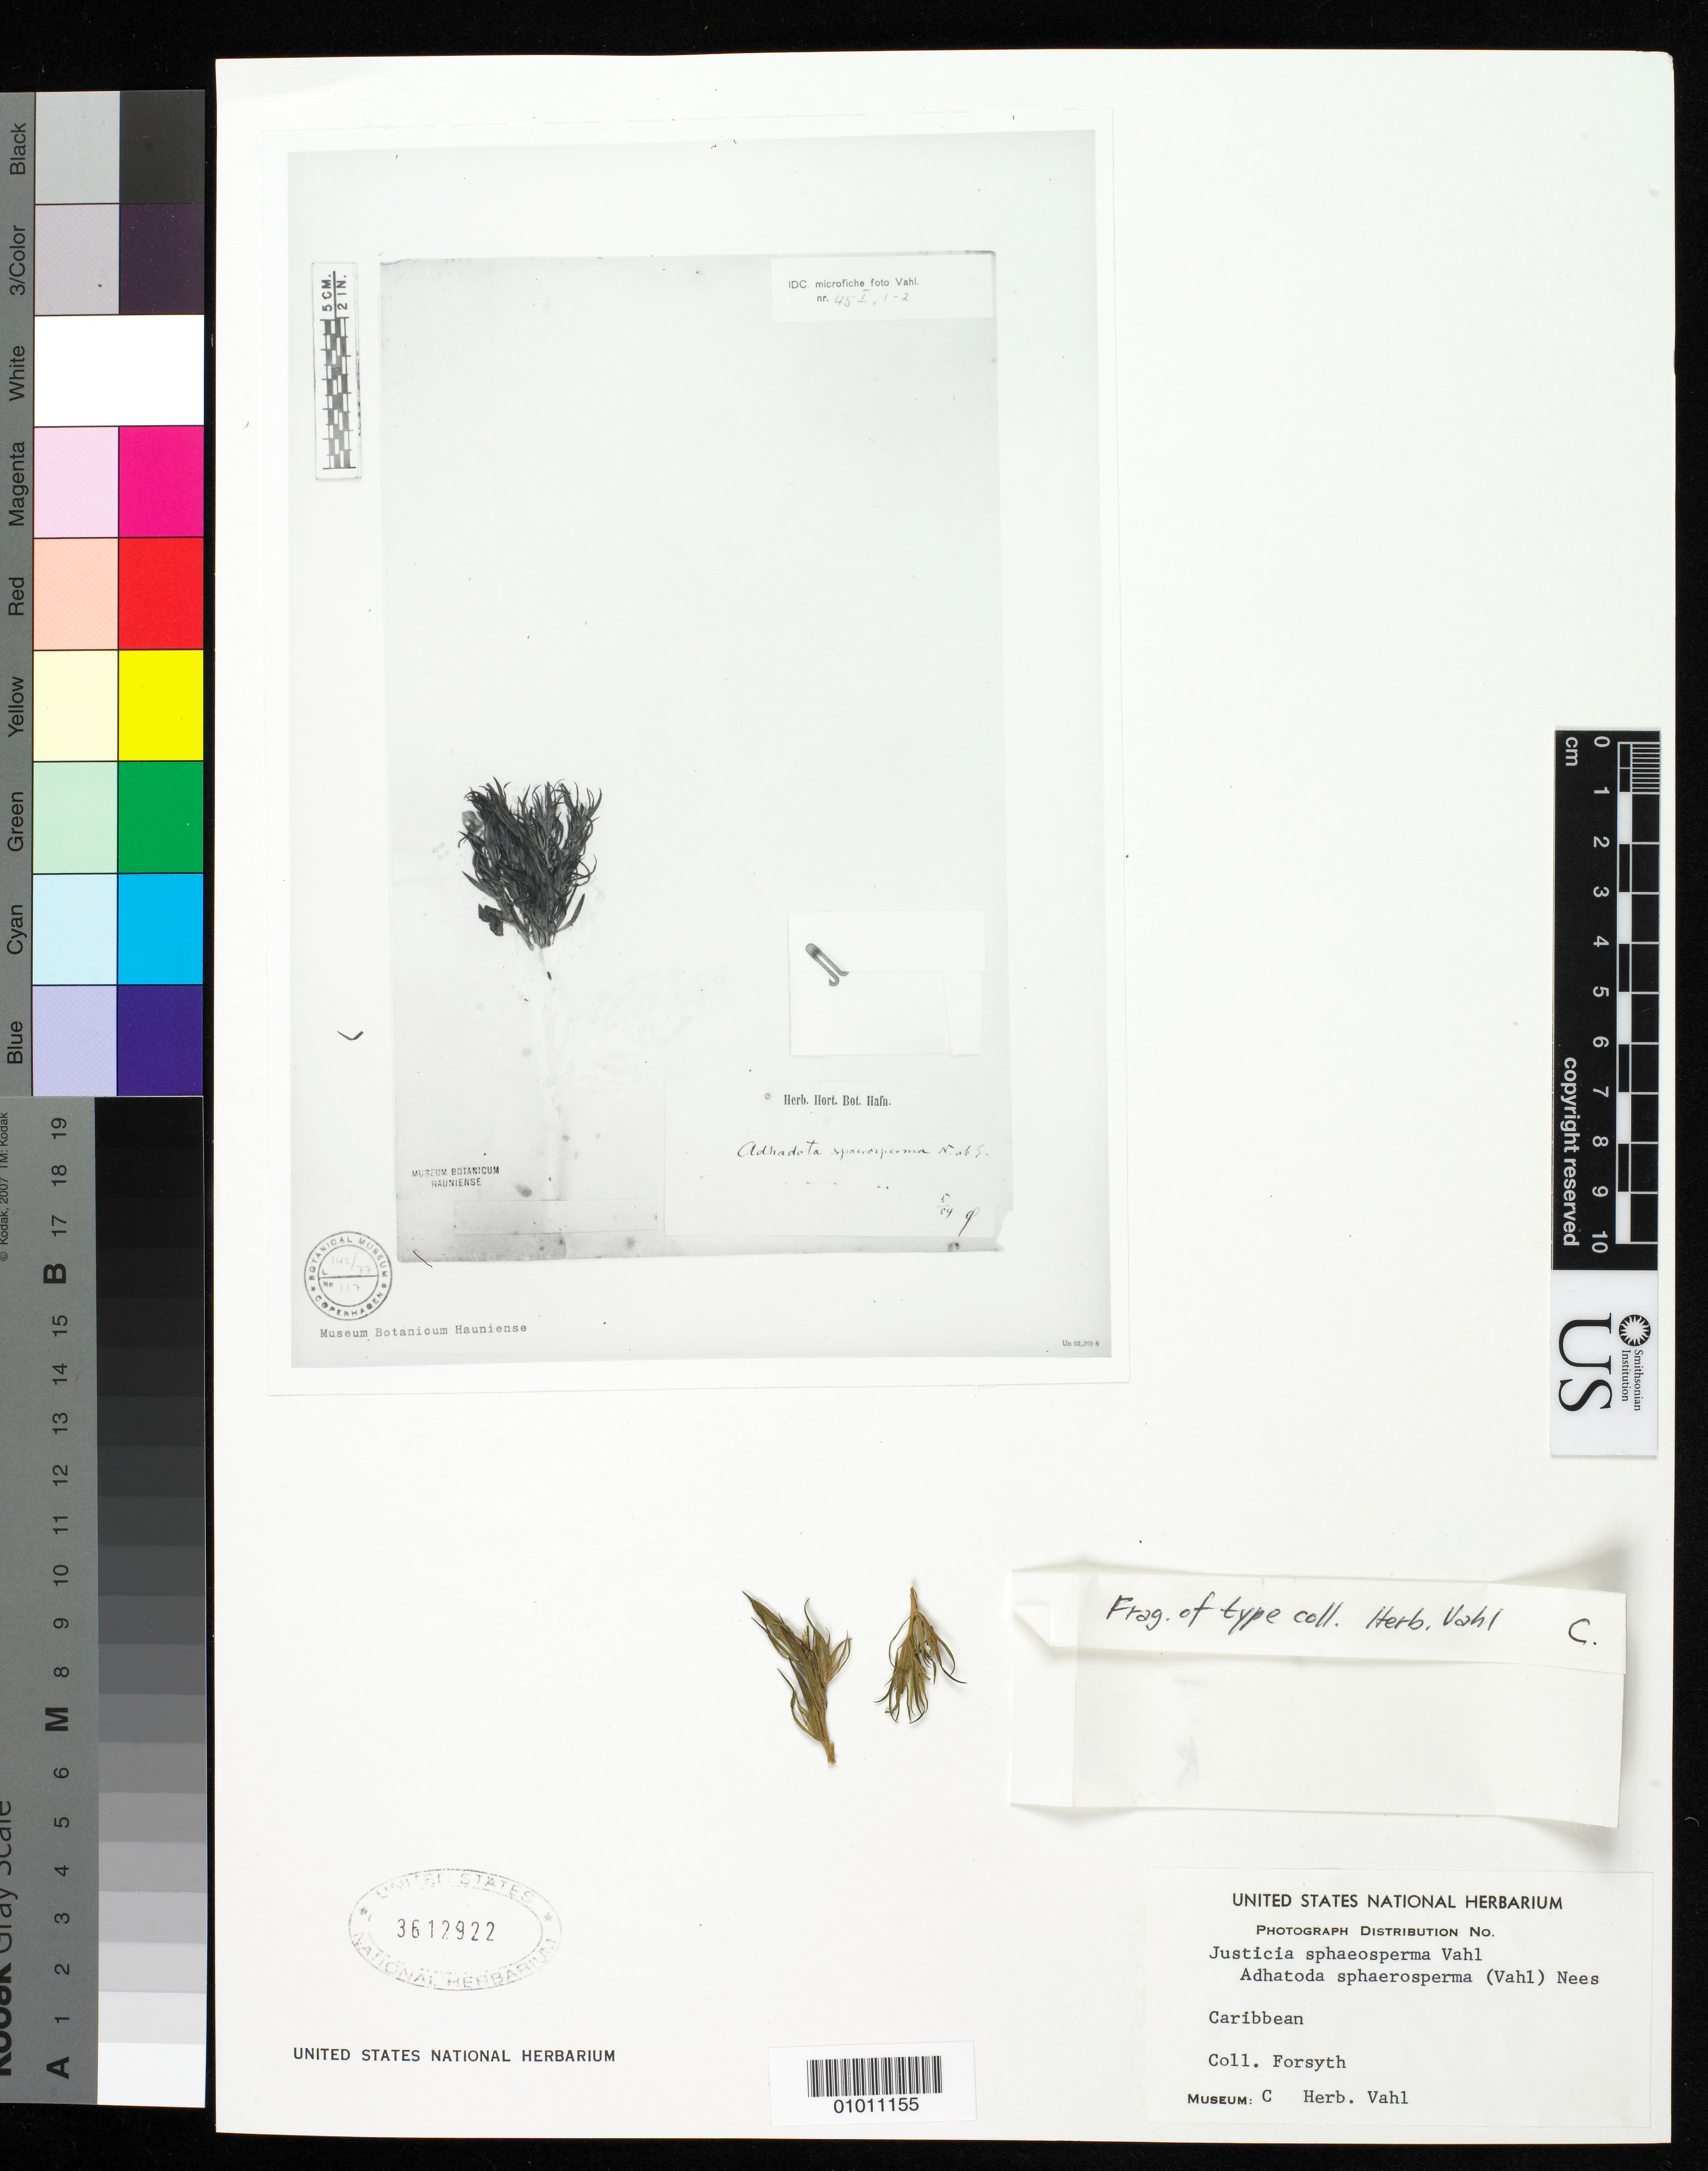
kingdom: Plantae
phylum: Tracheophyta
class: Magnoliopsida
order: Lamiales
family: Acanthaceae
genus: Justicia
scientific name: Justicia sphaerosperma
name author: Vahl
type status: Type Collection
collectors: -- Forsyth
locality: "Caribbean".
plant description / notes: Fragmentary material of type collection ex herb. Vahl (C) .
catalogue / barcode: US 3612922